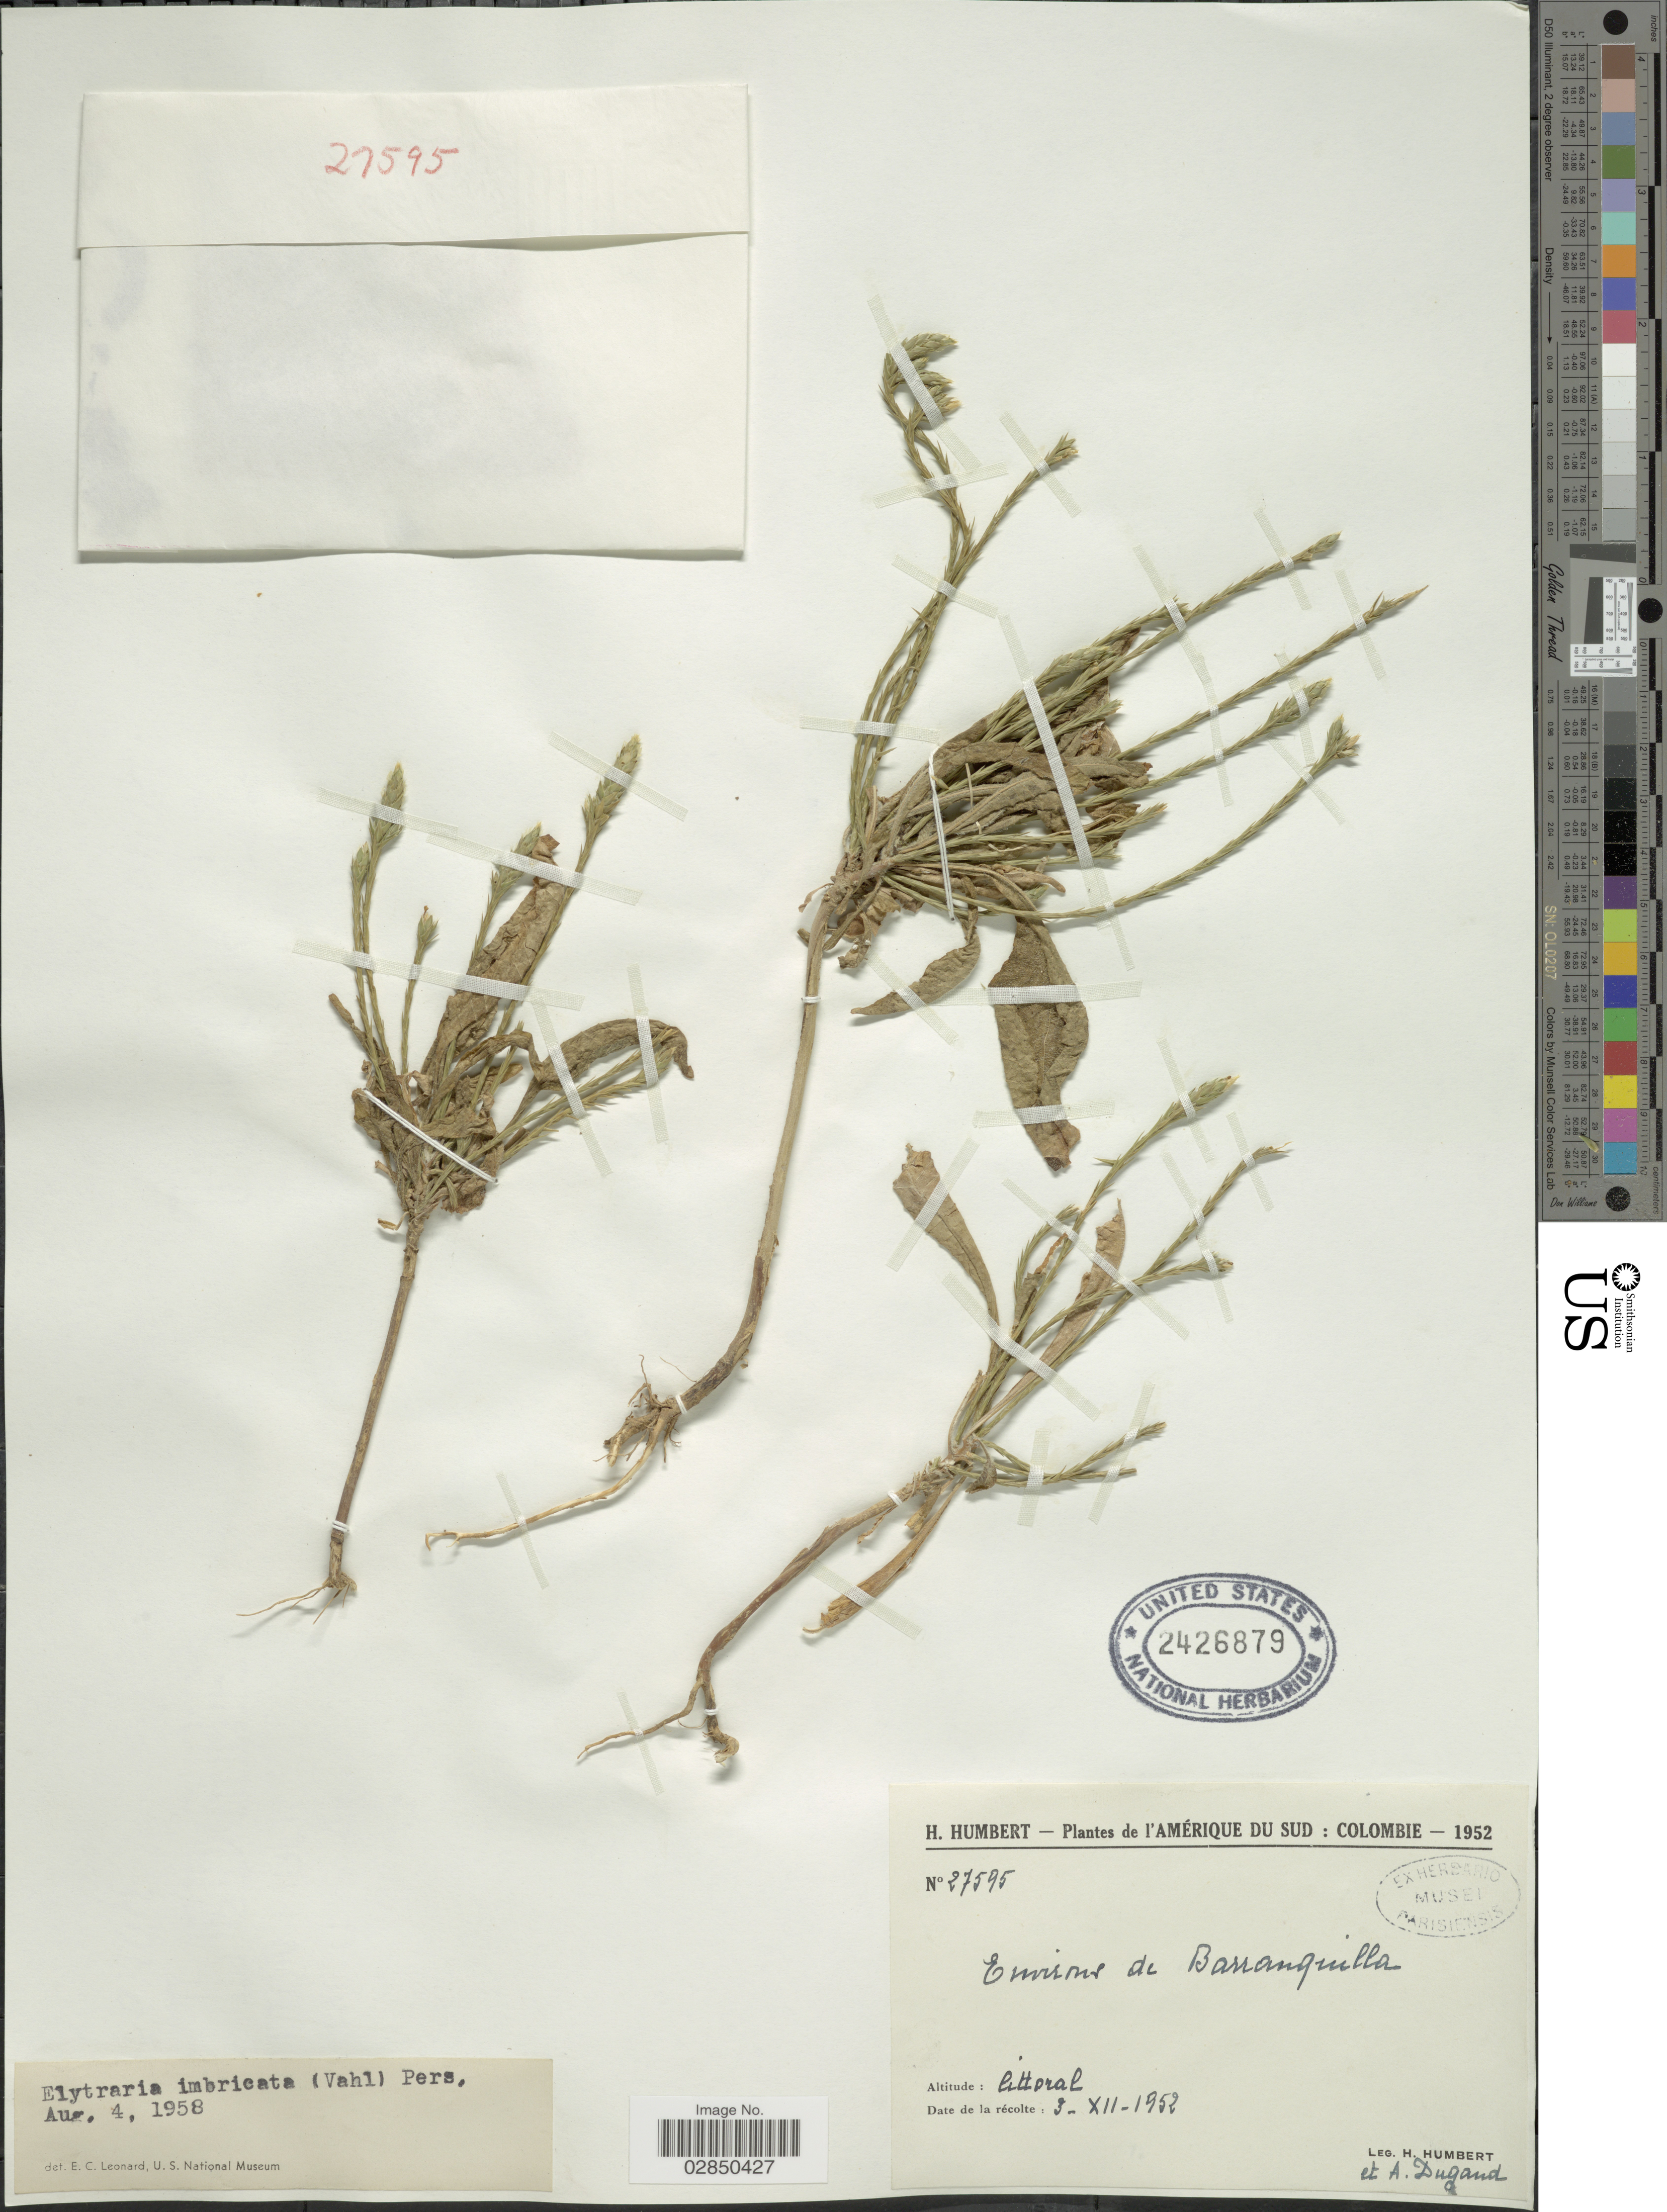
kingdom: Plantae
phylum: Tracheophyta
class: Magnoliopsida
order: Lamiales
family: Acanthaceae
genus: Elytraria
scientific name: Elytraria imbricata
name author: (Vahl) Pers.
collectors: H. Humbert & A. Dugand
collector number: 27595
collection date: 1952-12-03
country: Colombia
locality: Environs de Barranquilla.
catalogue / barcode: US 2426879